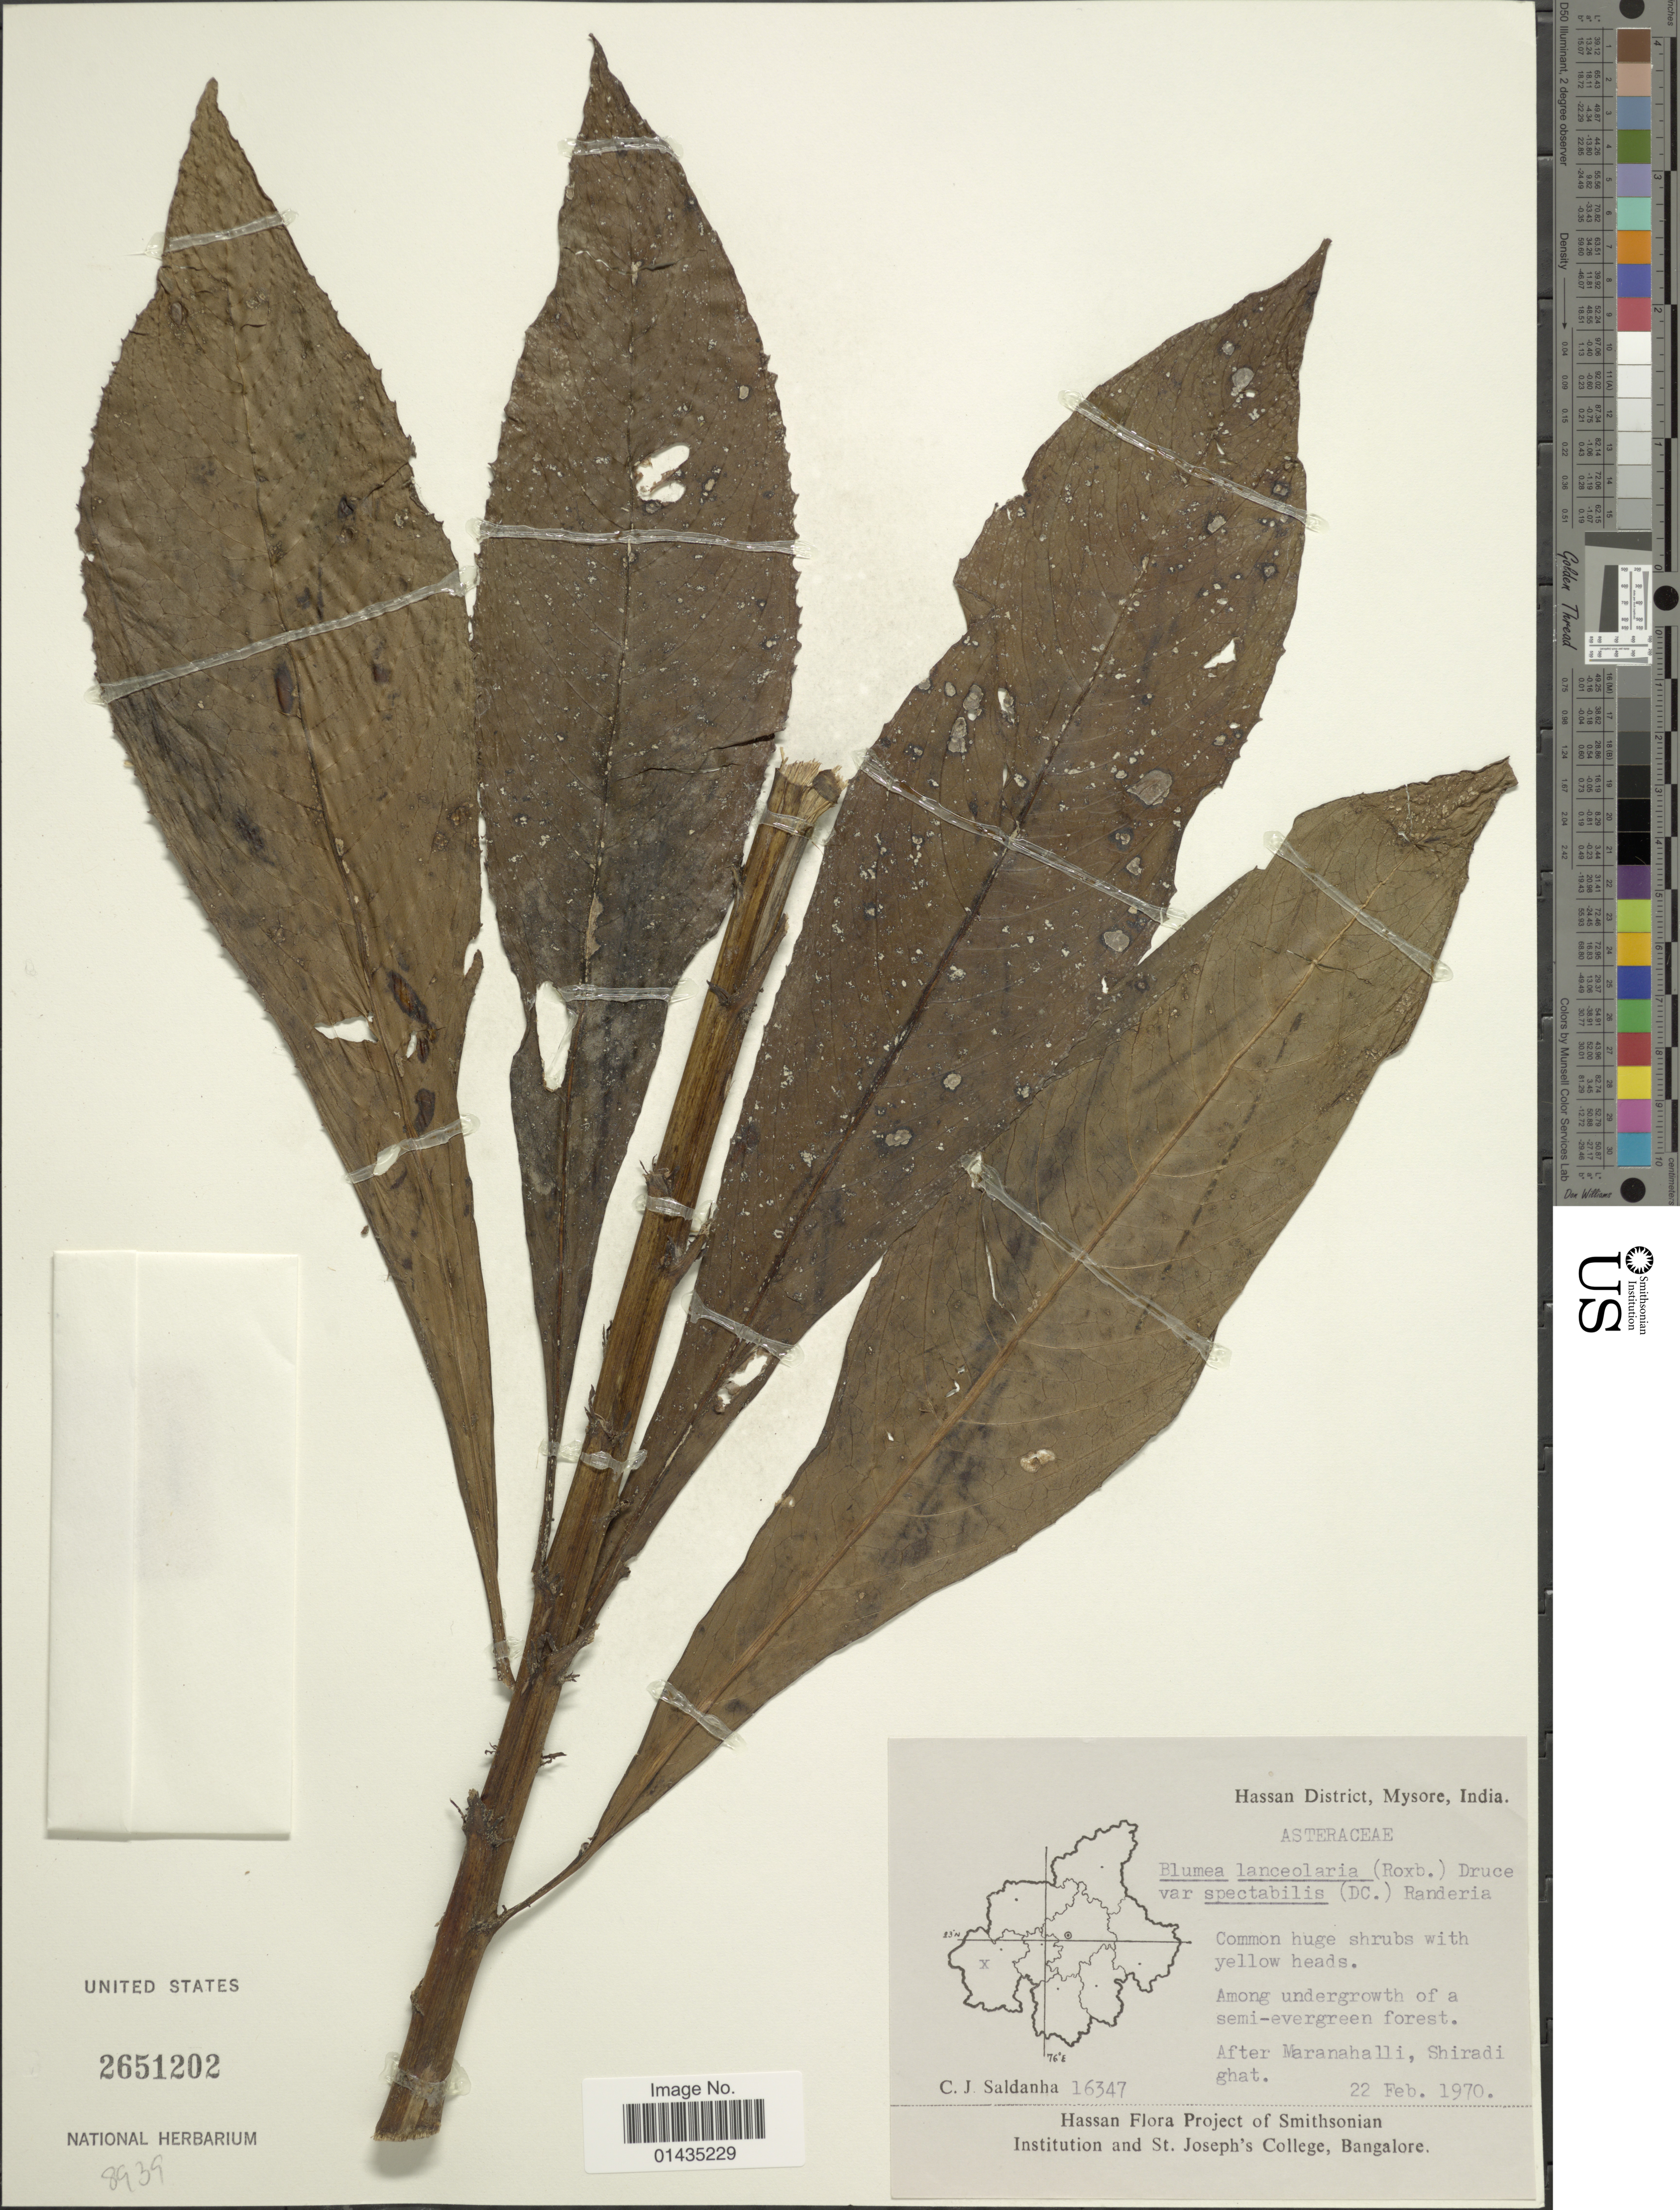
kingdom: Plantae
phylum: Tracheophyta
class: Magnoliopsida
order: Asterales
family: Asteraceae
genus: Blumea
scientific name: Blumea lanceolaria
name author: (Roxb.) Druce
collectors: C. J. Saldanha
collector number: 16347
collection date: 1970-02-22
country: India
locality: Hassan District, Mysore, after Maranahalli, Shiradi ghat.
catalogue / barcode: US 2651202